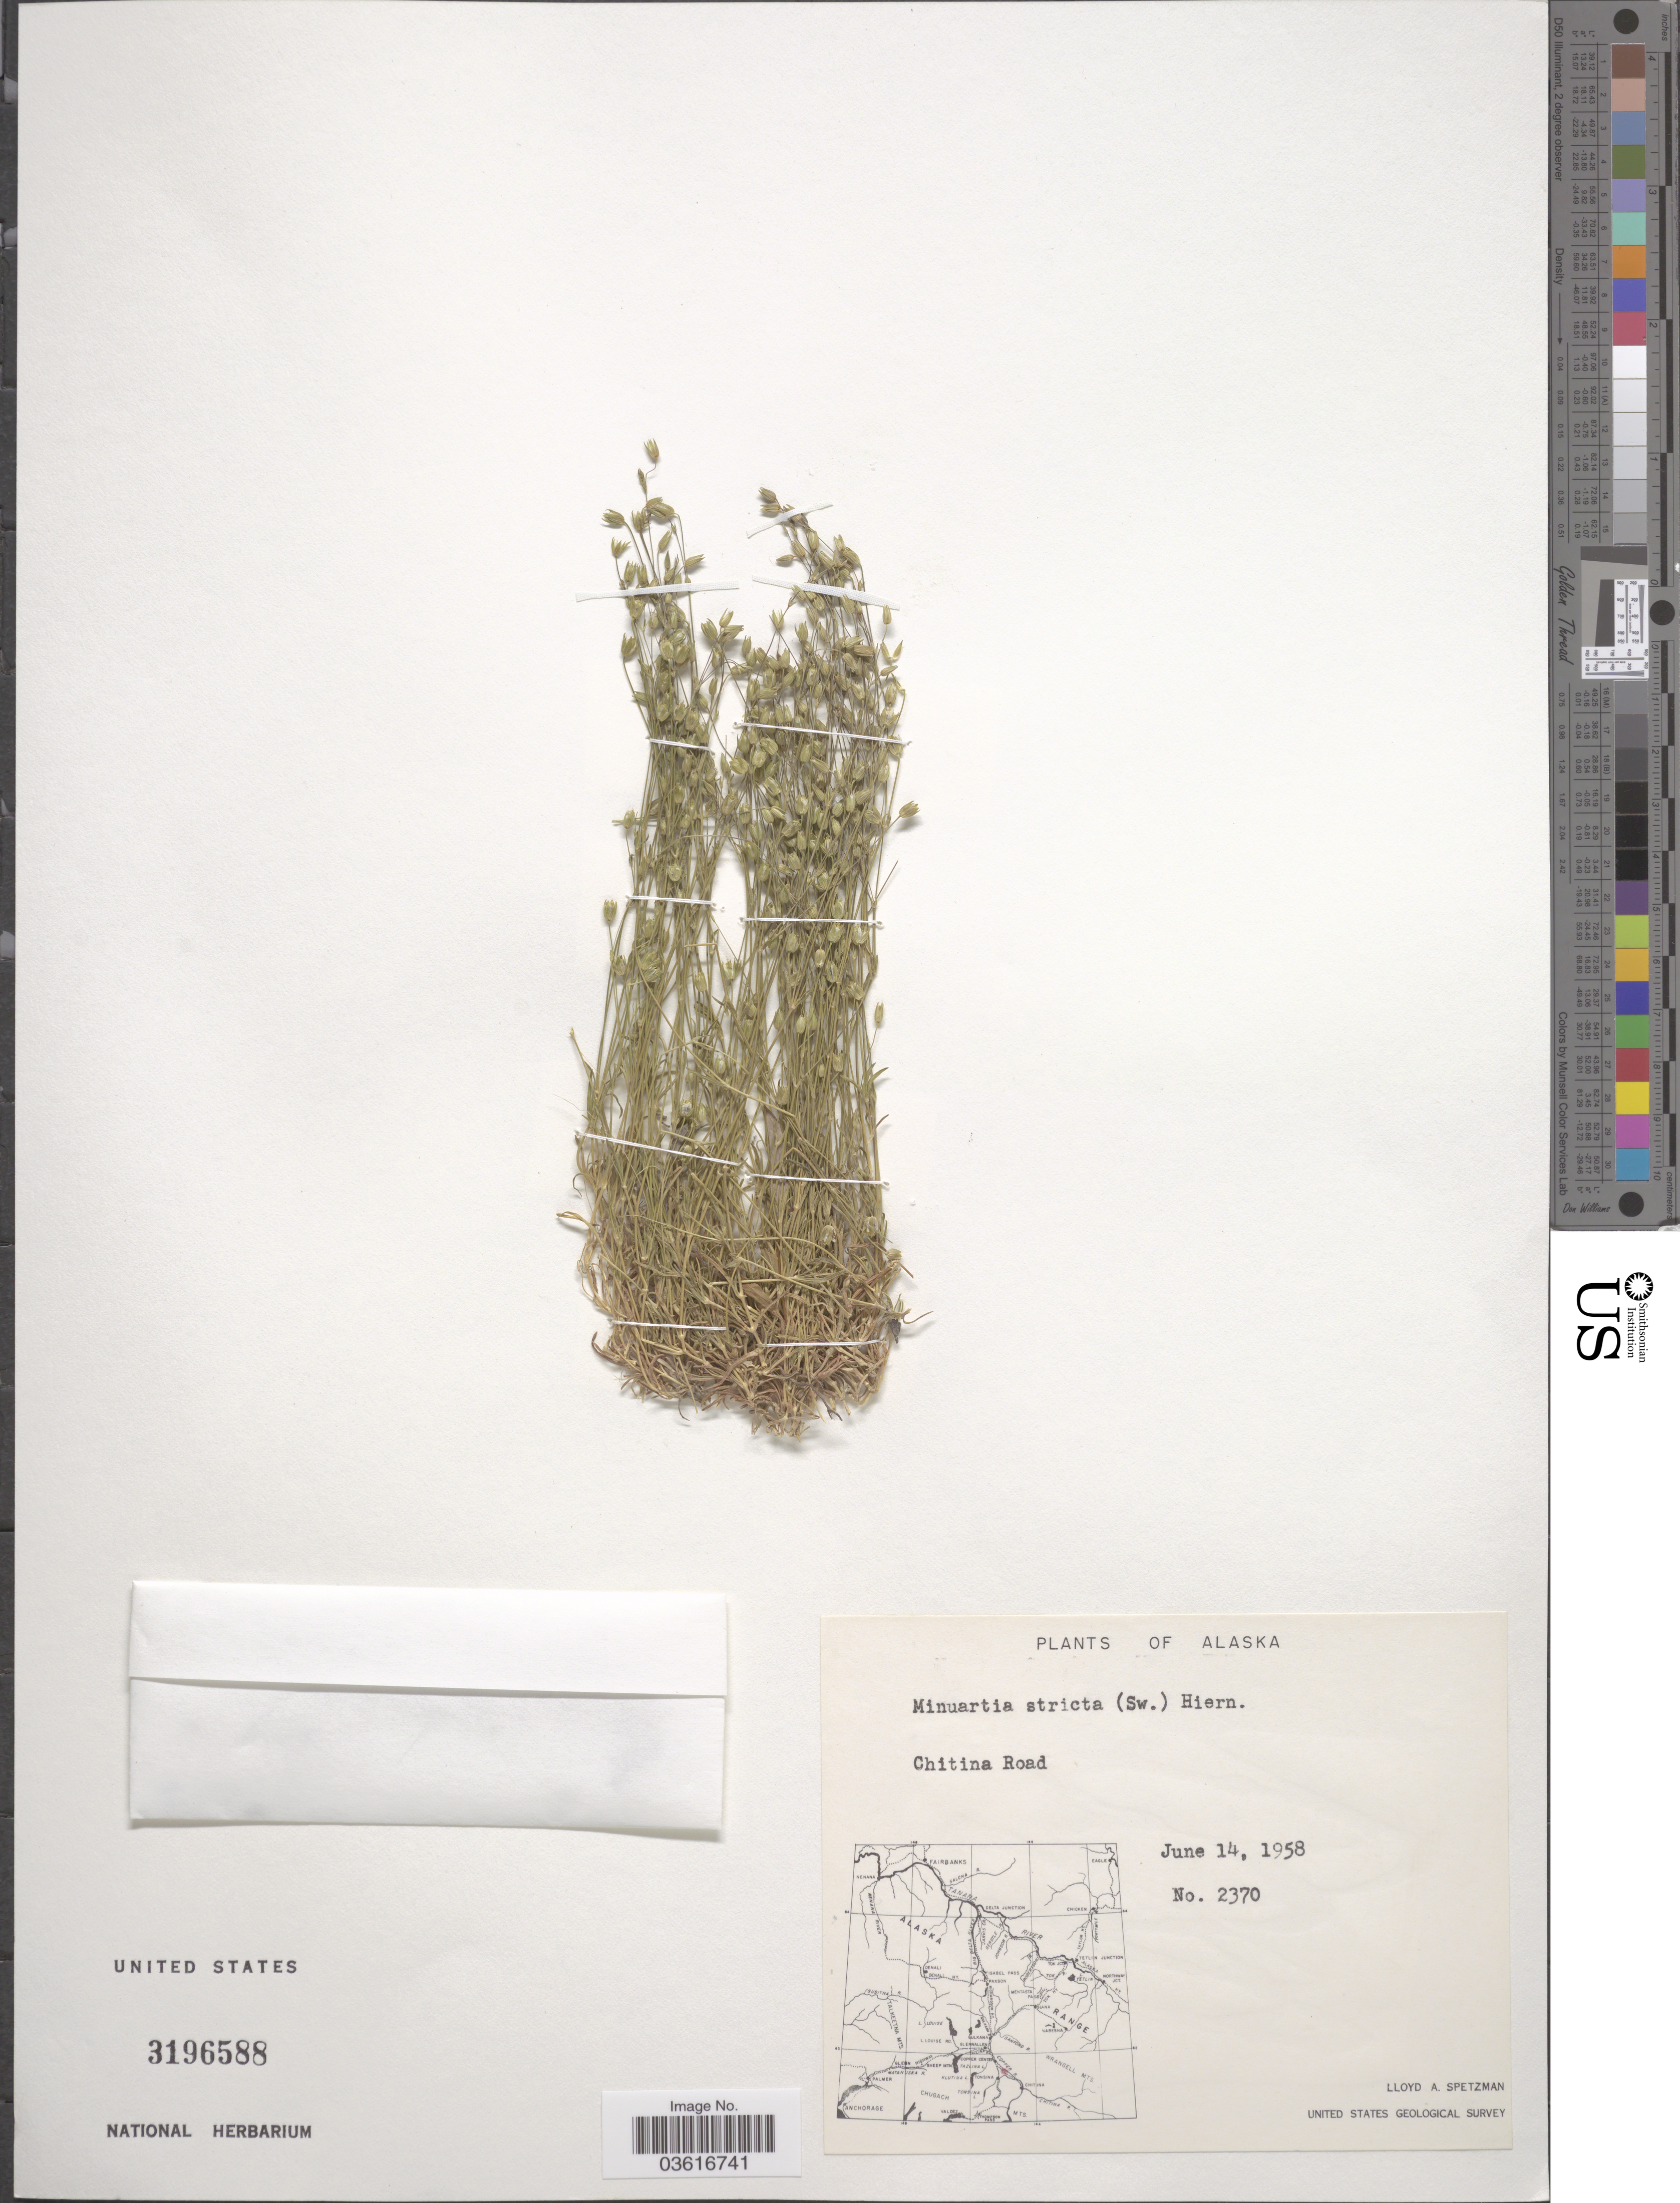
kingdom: Plantae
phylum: Tracheophyta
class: Magnoliopsida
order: Caryophyllales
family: Caryophyllaceae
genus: Minuartia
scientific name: Minuartia stricta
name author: (Sw.) Hiern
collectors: L. Spetzman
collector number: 2370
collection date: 1958-06-14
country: United States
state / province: Alaska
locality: Chitina Road.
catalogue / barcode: US 3196588